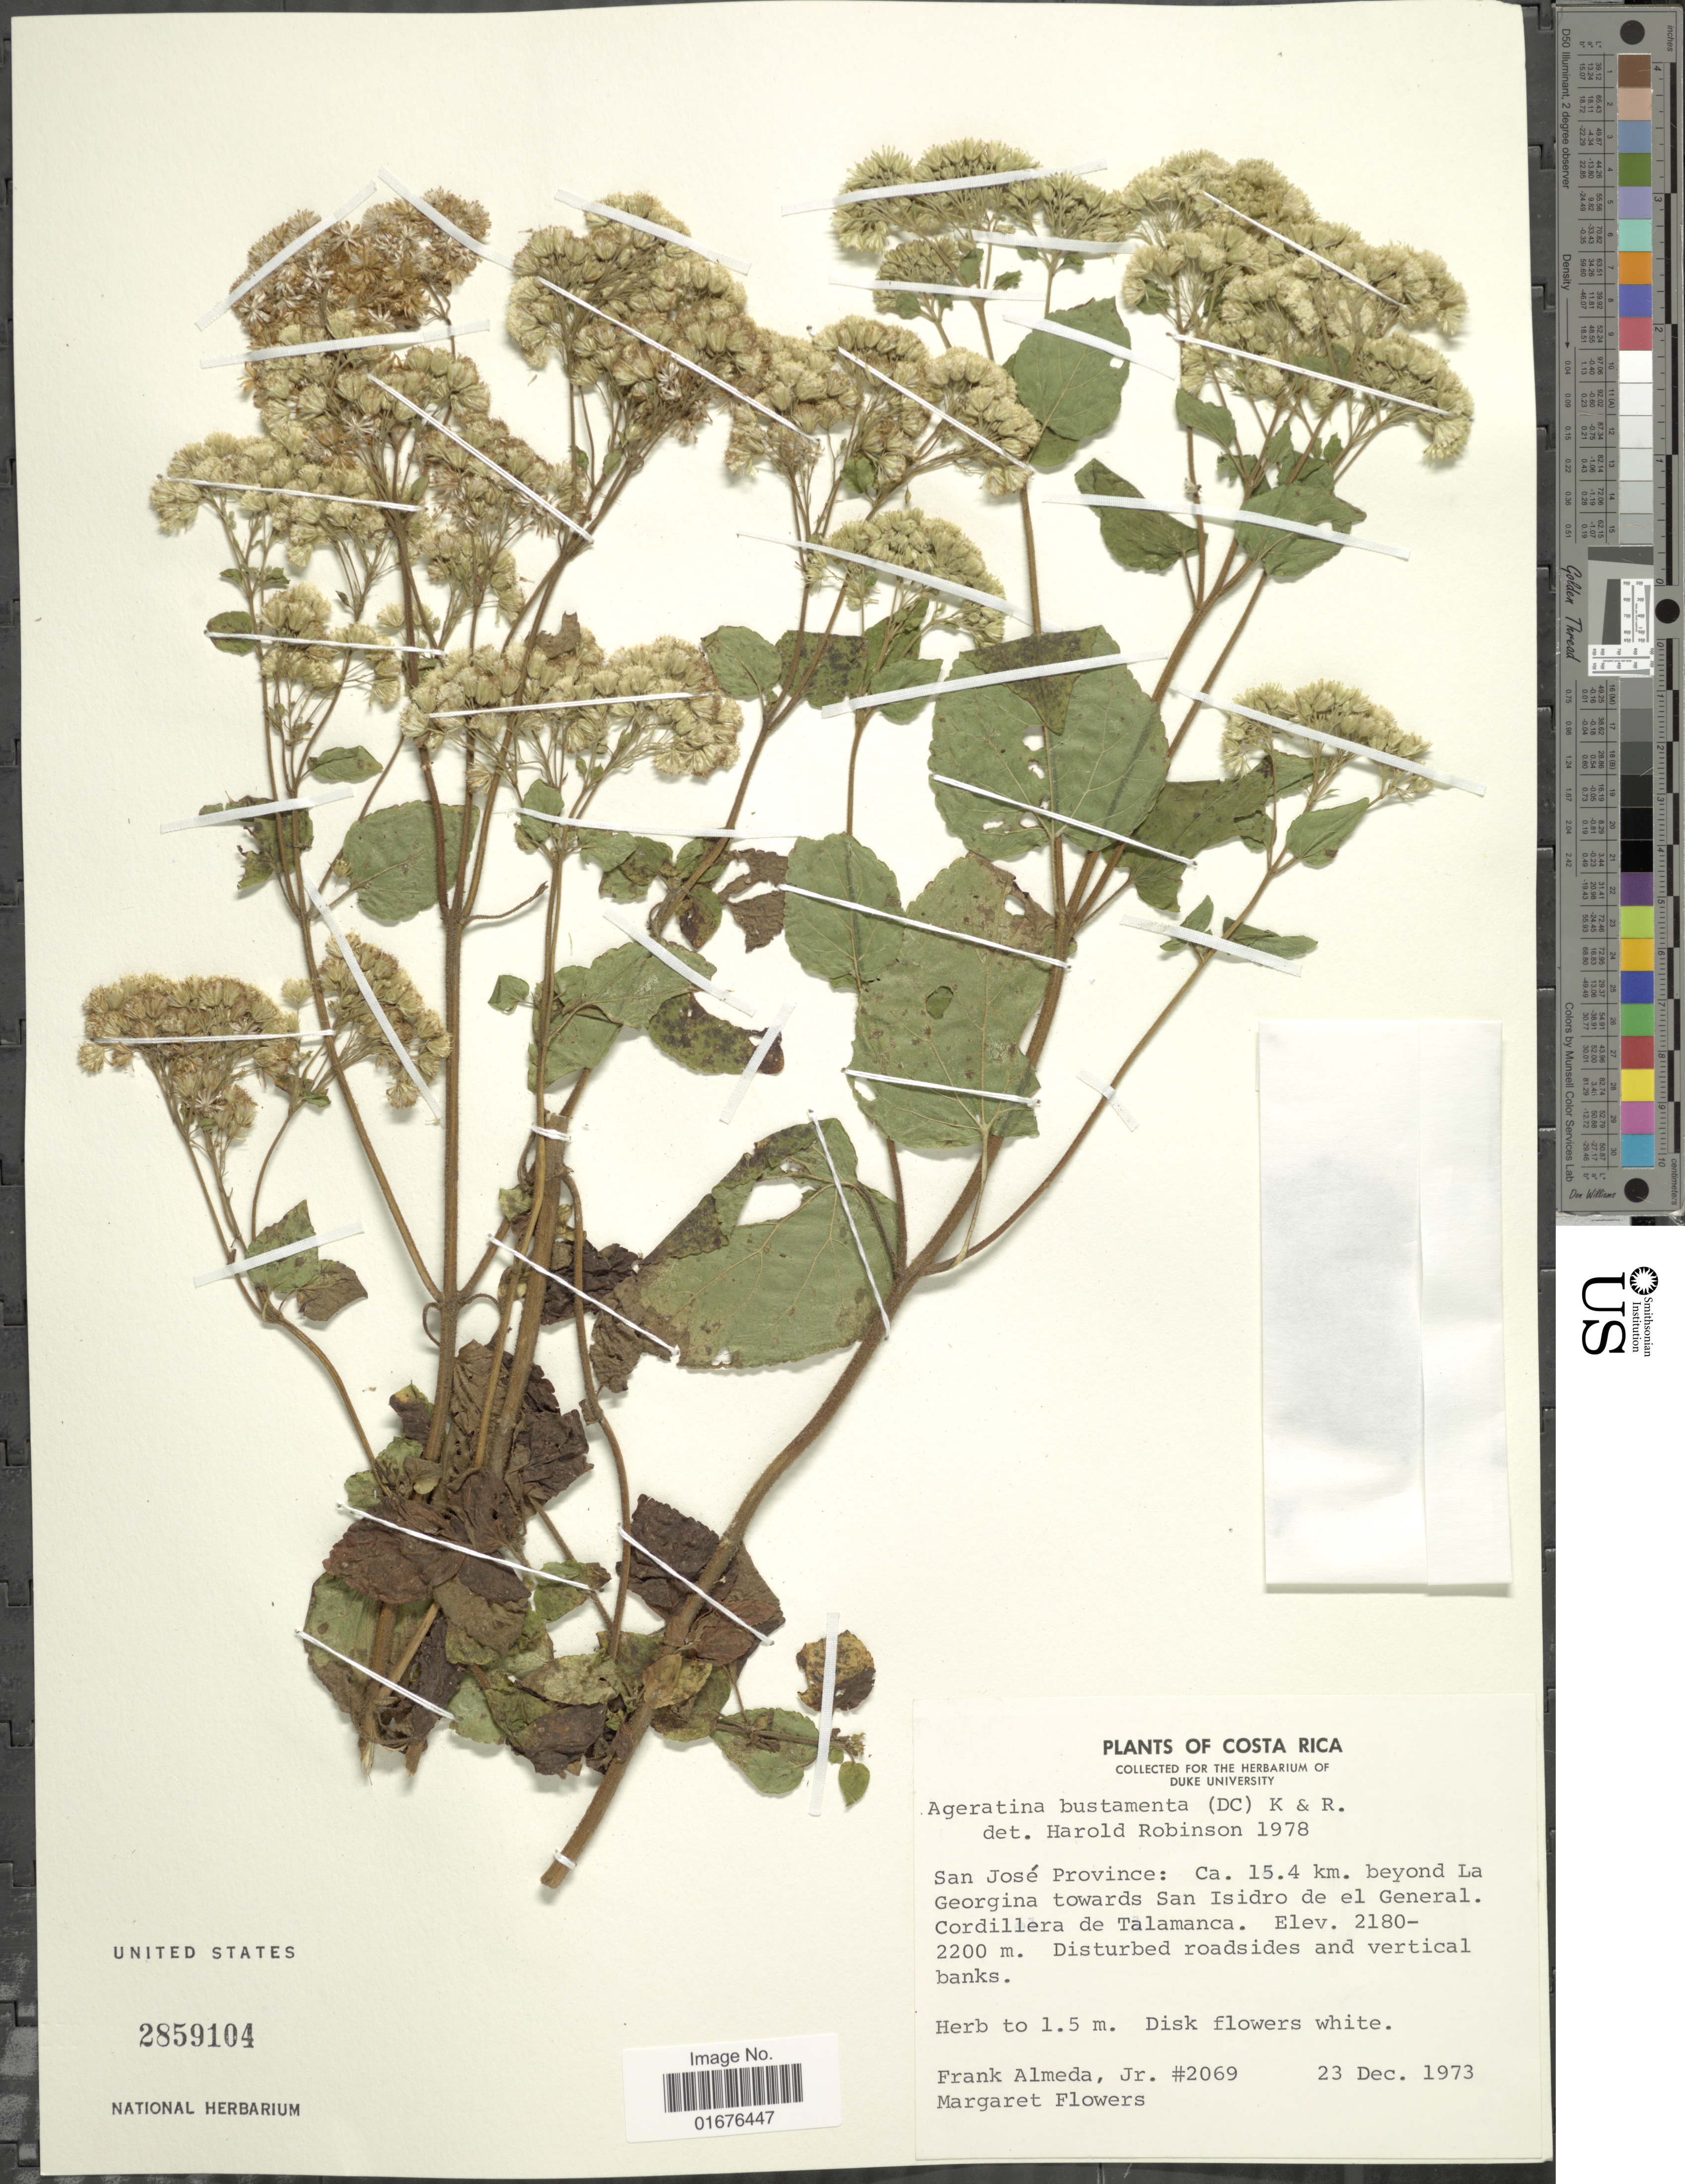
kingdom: Plantae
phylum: Tracheophyta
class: Magnoliopsida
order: Asterales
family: Asteraceae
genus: Ageratina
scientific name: Ageratina pichinchensis var. bustamenta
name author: (DC.) R.M. King & H. Rob.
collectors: F. Almeda & M. Flowers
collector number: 2069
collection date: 1973-12-23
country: Costa Rica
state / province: San José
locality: Ca. 15.4 km. beyond La georgina towards San Isidro de el General., Cordillera de Talamanca, disturbed roadisdes and vertical banks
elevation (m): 2200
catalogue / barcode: US 2859104